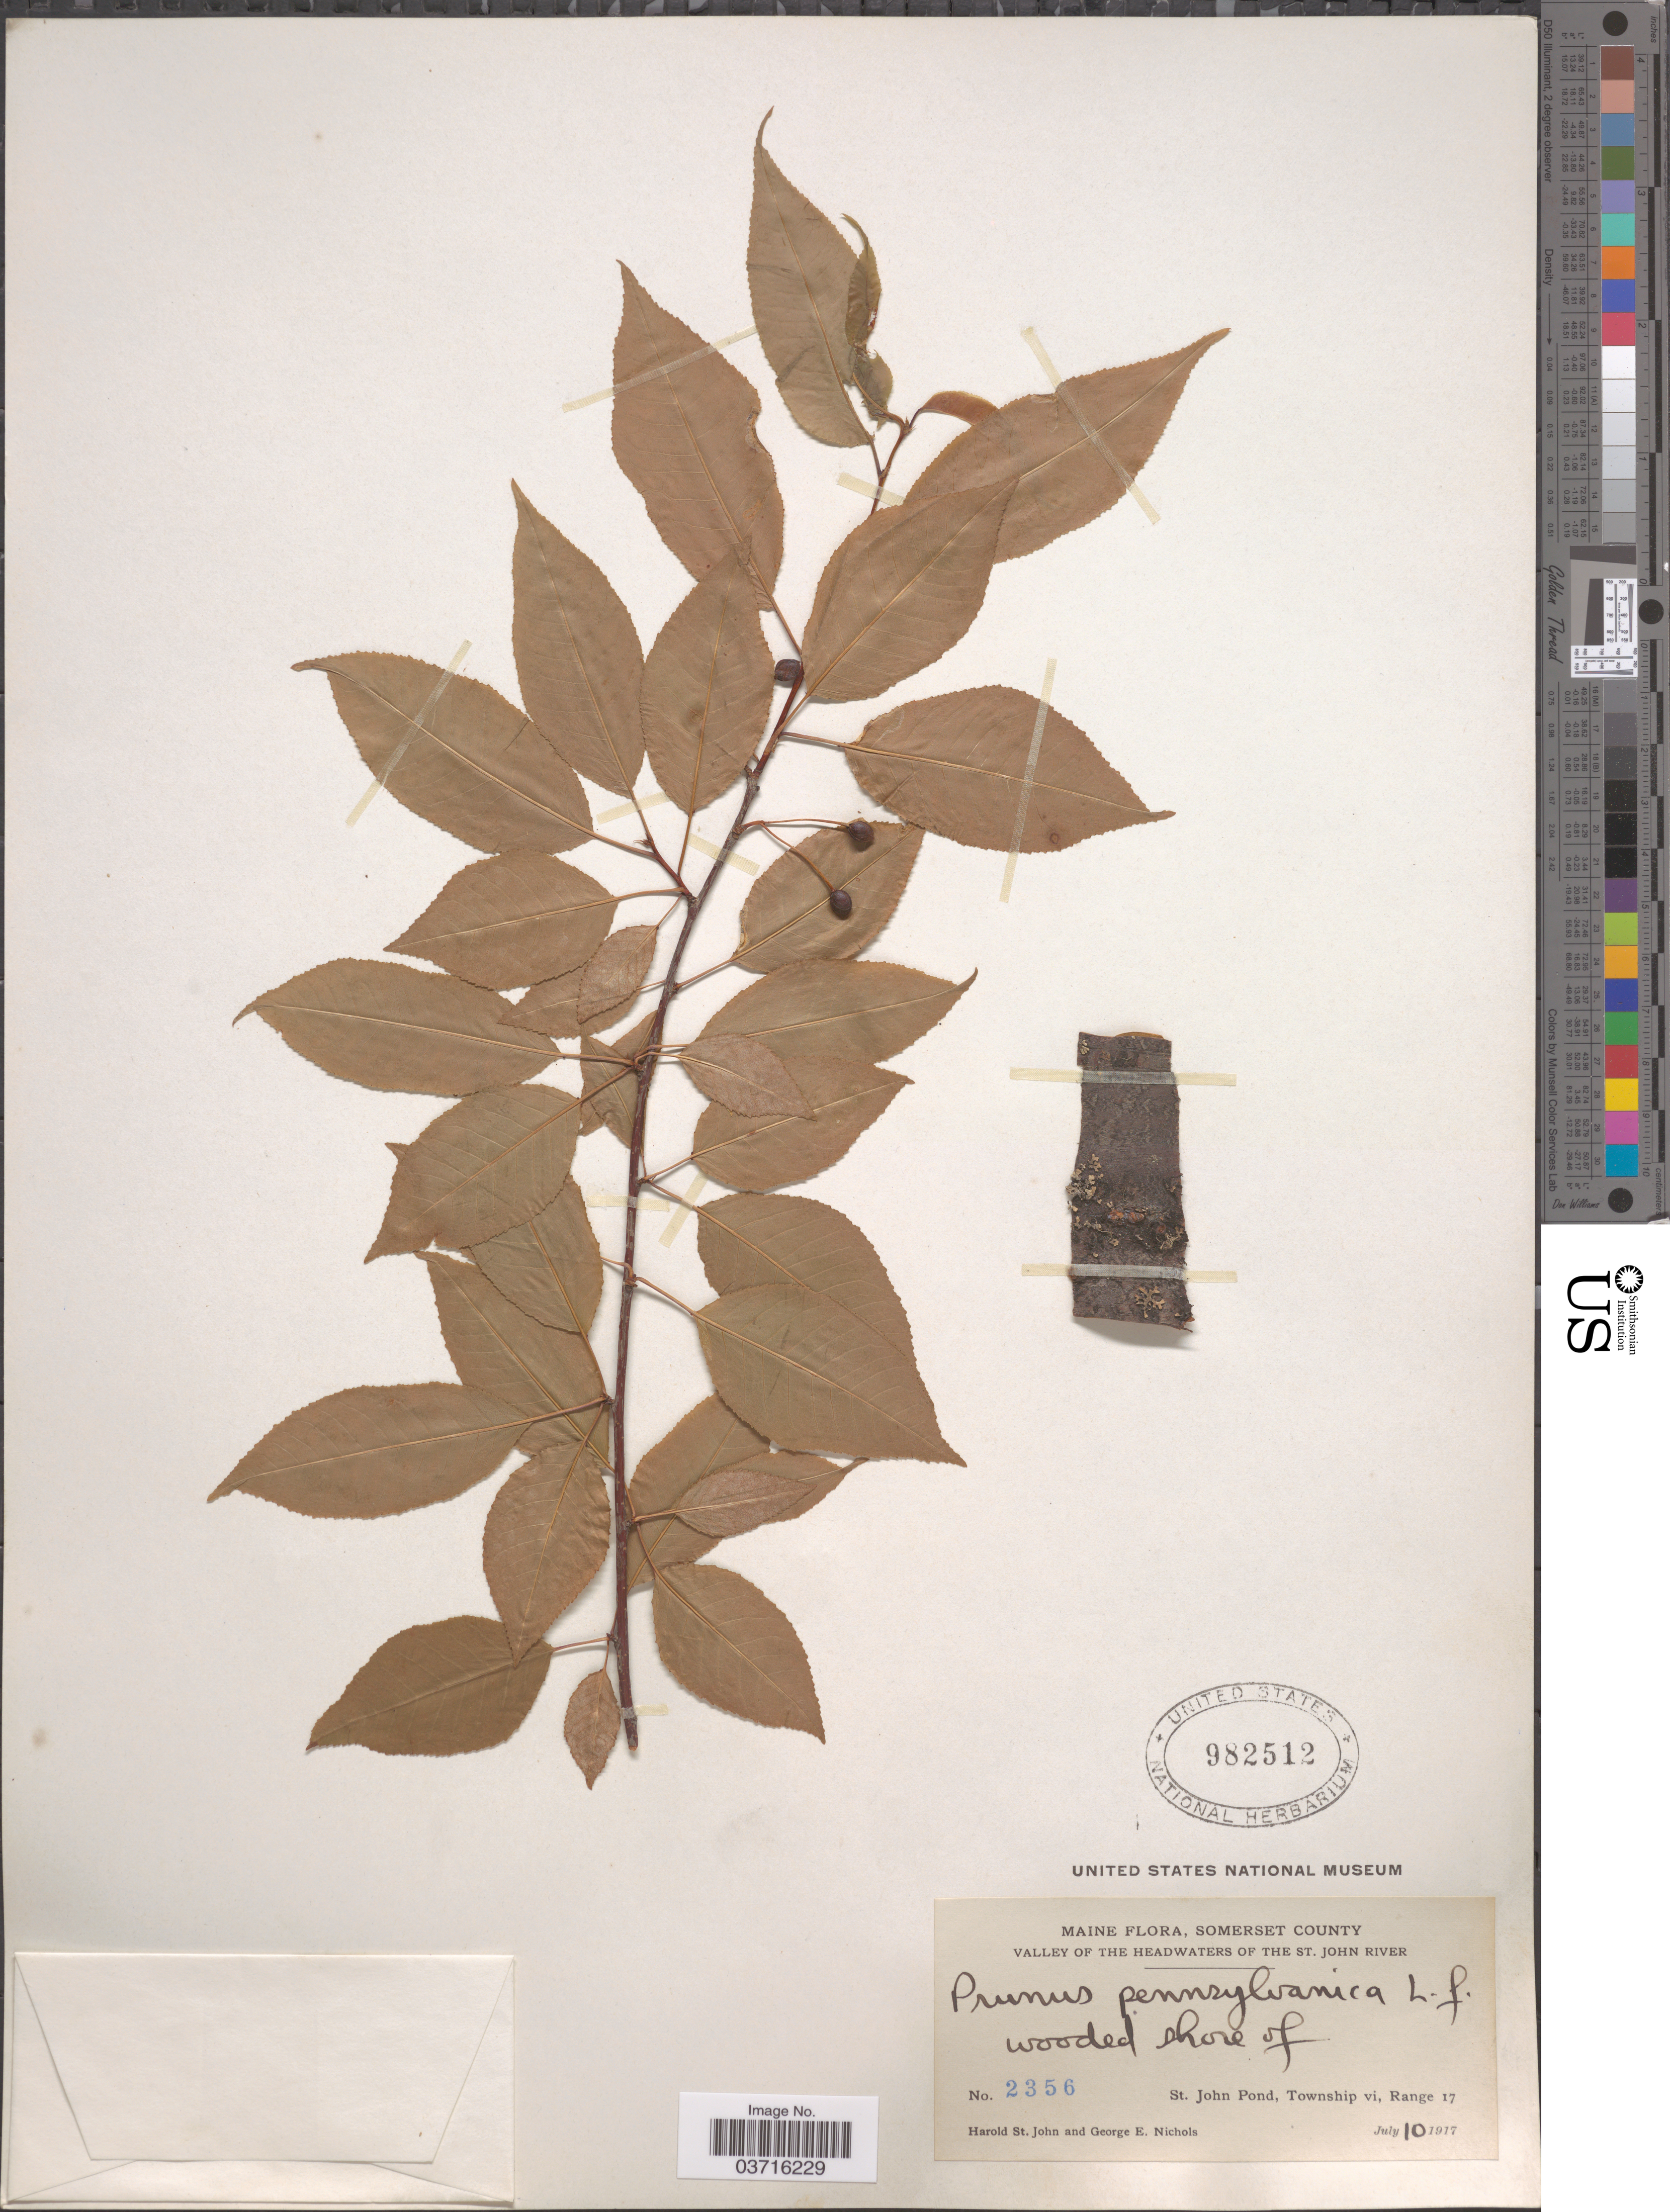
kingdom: Plantae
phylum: Tracheophyta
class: Magnoliopsida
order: Rosales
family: Rosaceae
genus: Prunus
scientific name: Prunus pensylvanica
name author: L. f.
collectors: H. St. John & G. E. Nichols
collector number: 2356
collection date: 1917-07-10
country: United States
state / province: Maine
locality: Somerset County. Valley of The Headwaters of The St. John River. Wooded shore of St. John Pond, Township vi, Range 17.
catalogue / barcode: US 982512